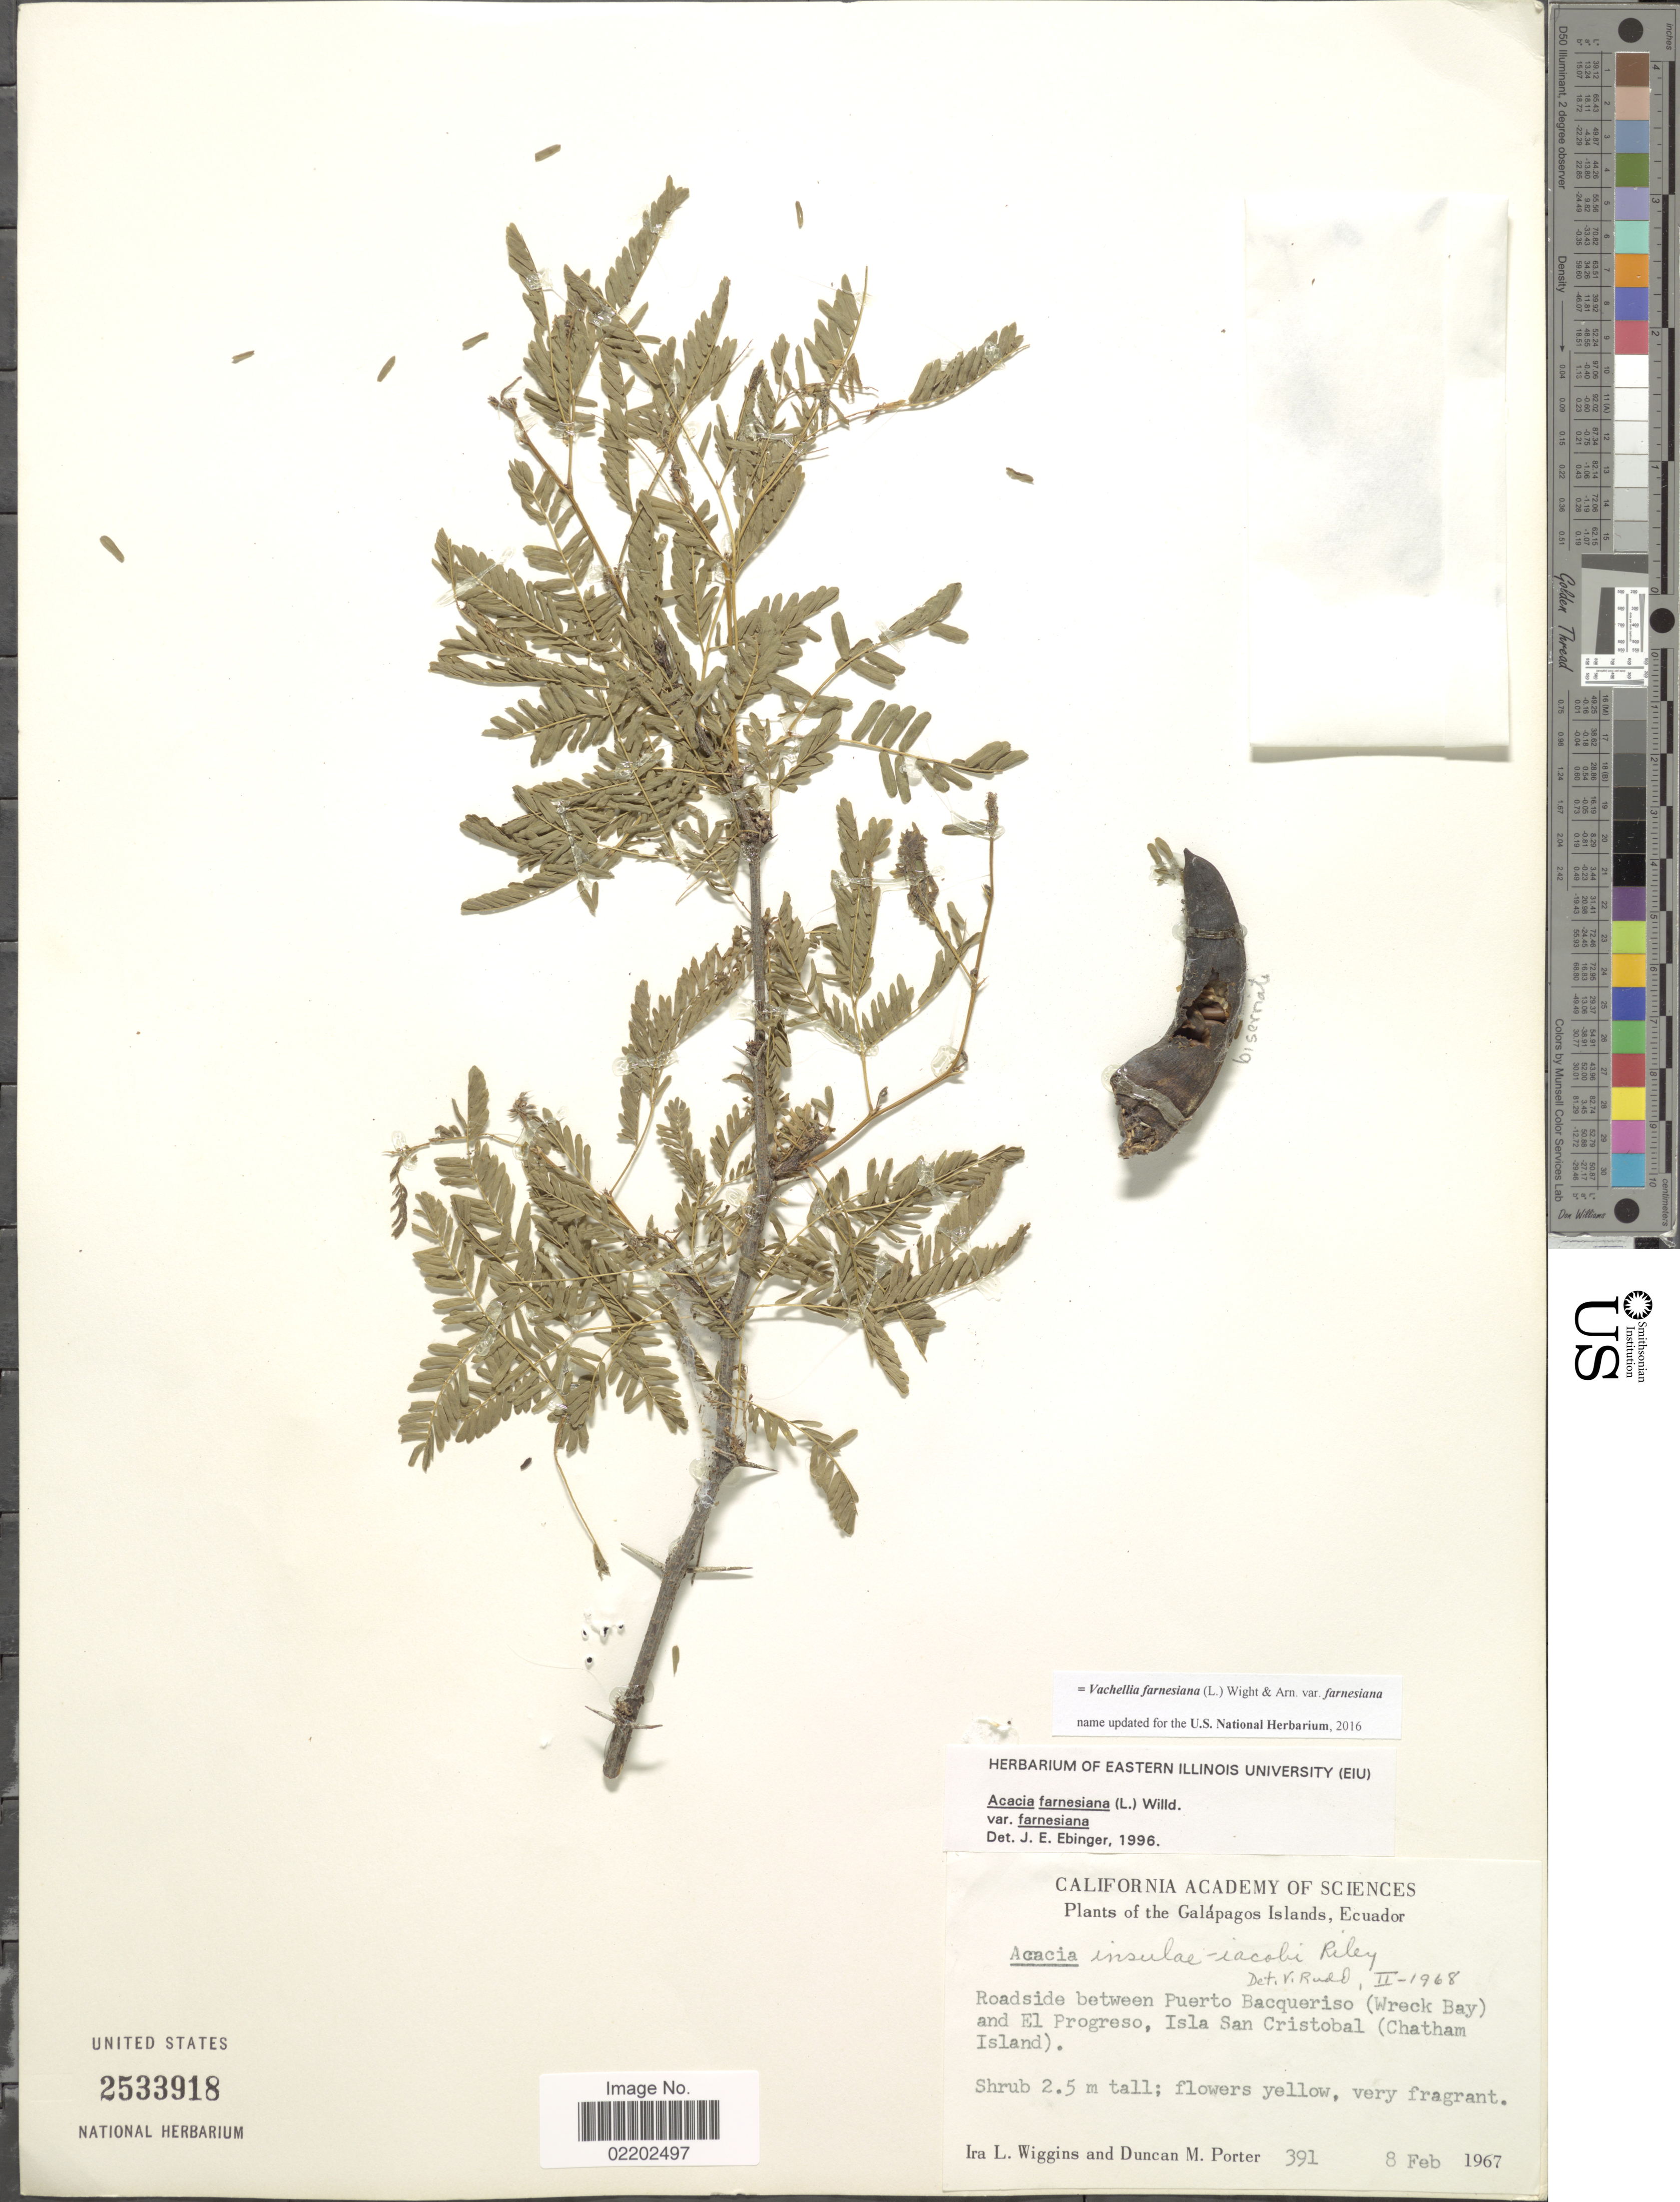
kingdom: Plantae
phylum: Tracheophyta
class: Magnoliopsida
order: Fabales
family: Fabaceae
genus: Vachellia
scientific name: Vachellia farnesiana var. farnesiana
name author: (L.) Wight & Arn.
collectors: I. L. Wiggins & D. Porter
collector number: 391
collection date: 1967-02-08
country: Ecuador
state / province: Colón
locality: Galápagos Islands, roadside between Puerto Bacqueriso (Wreck Bay) and El Progreso, isla San Cristobal (Chatam Island)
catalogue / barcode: US 2533918